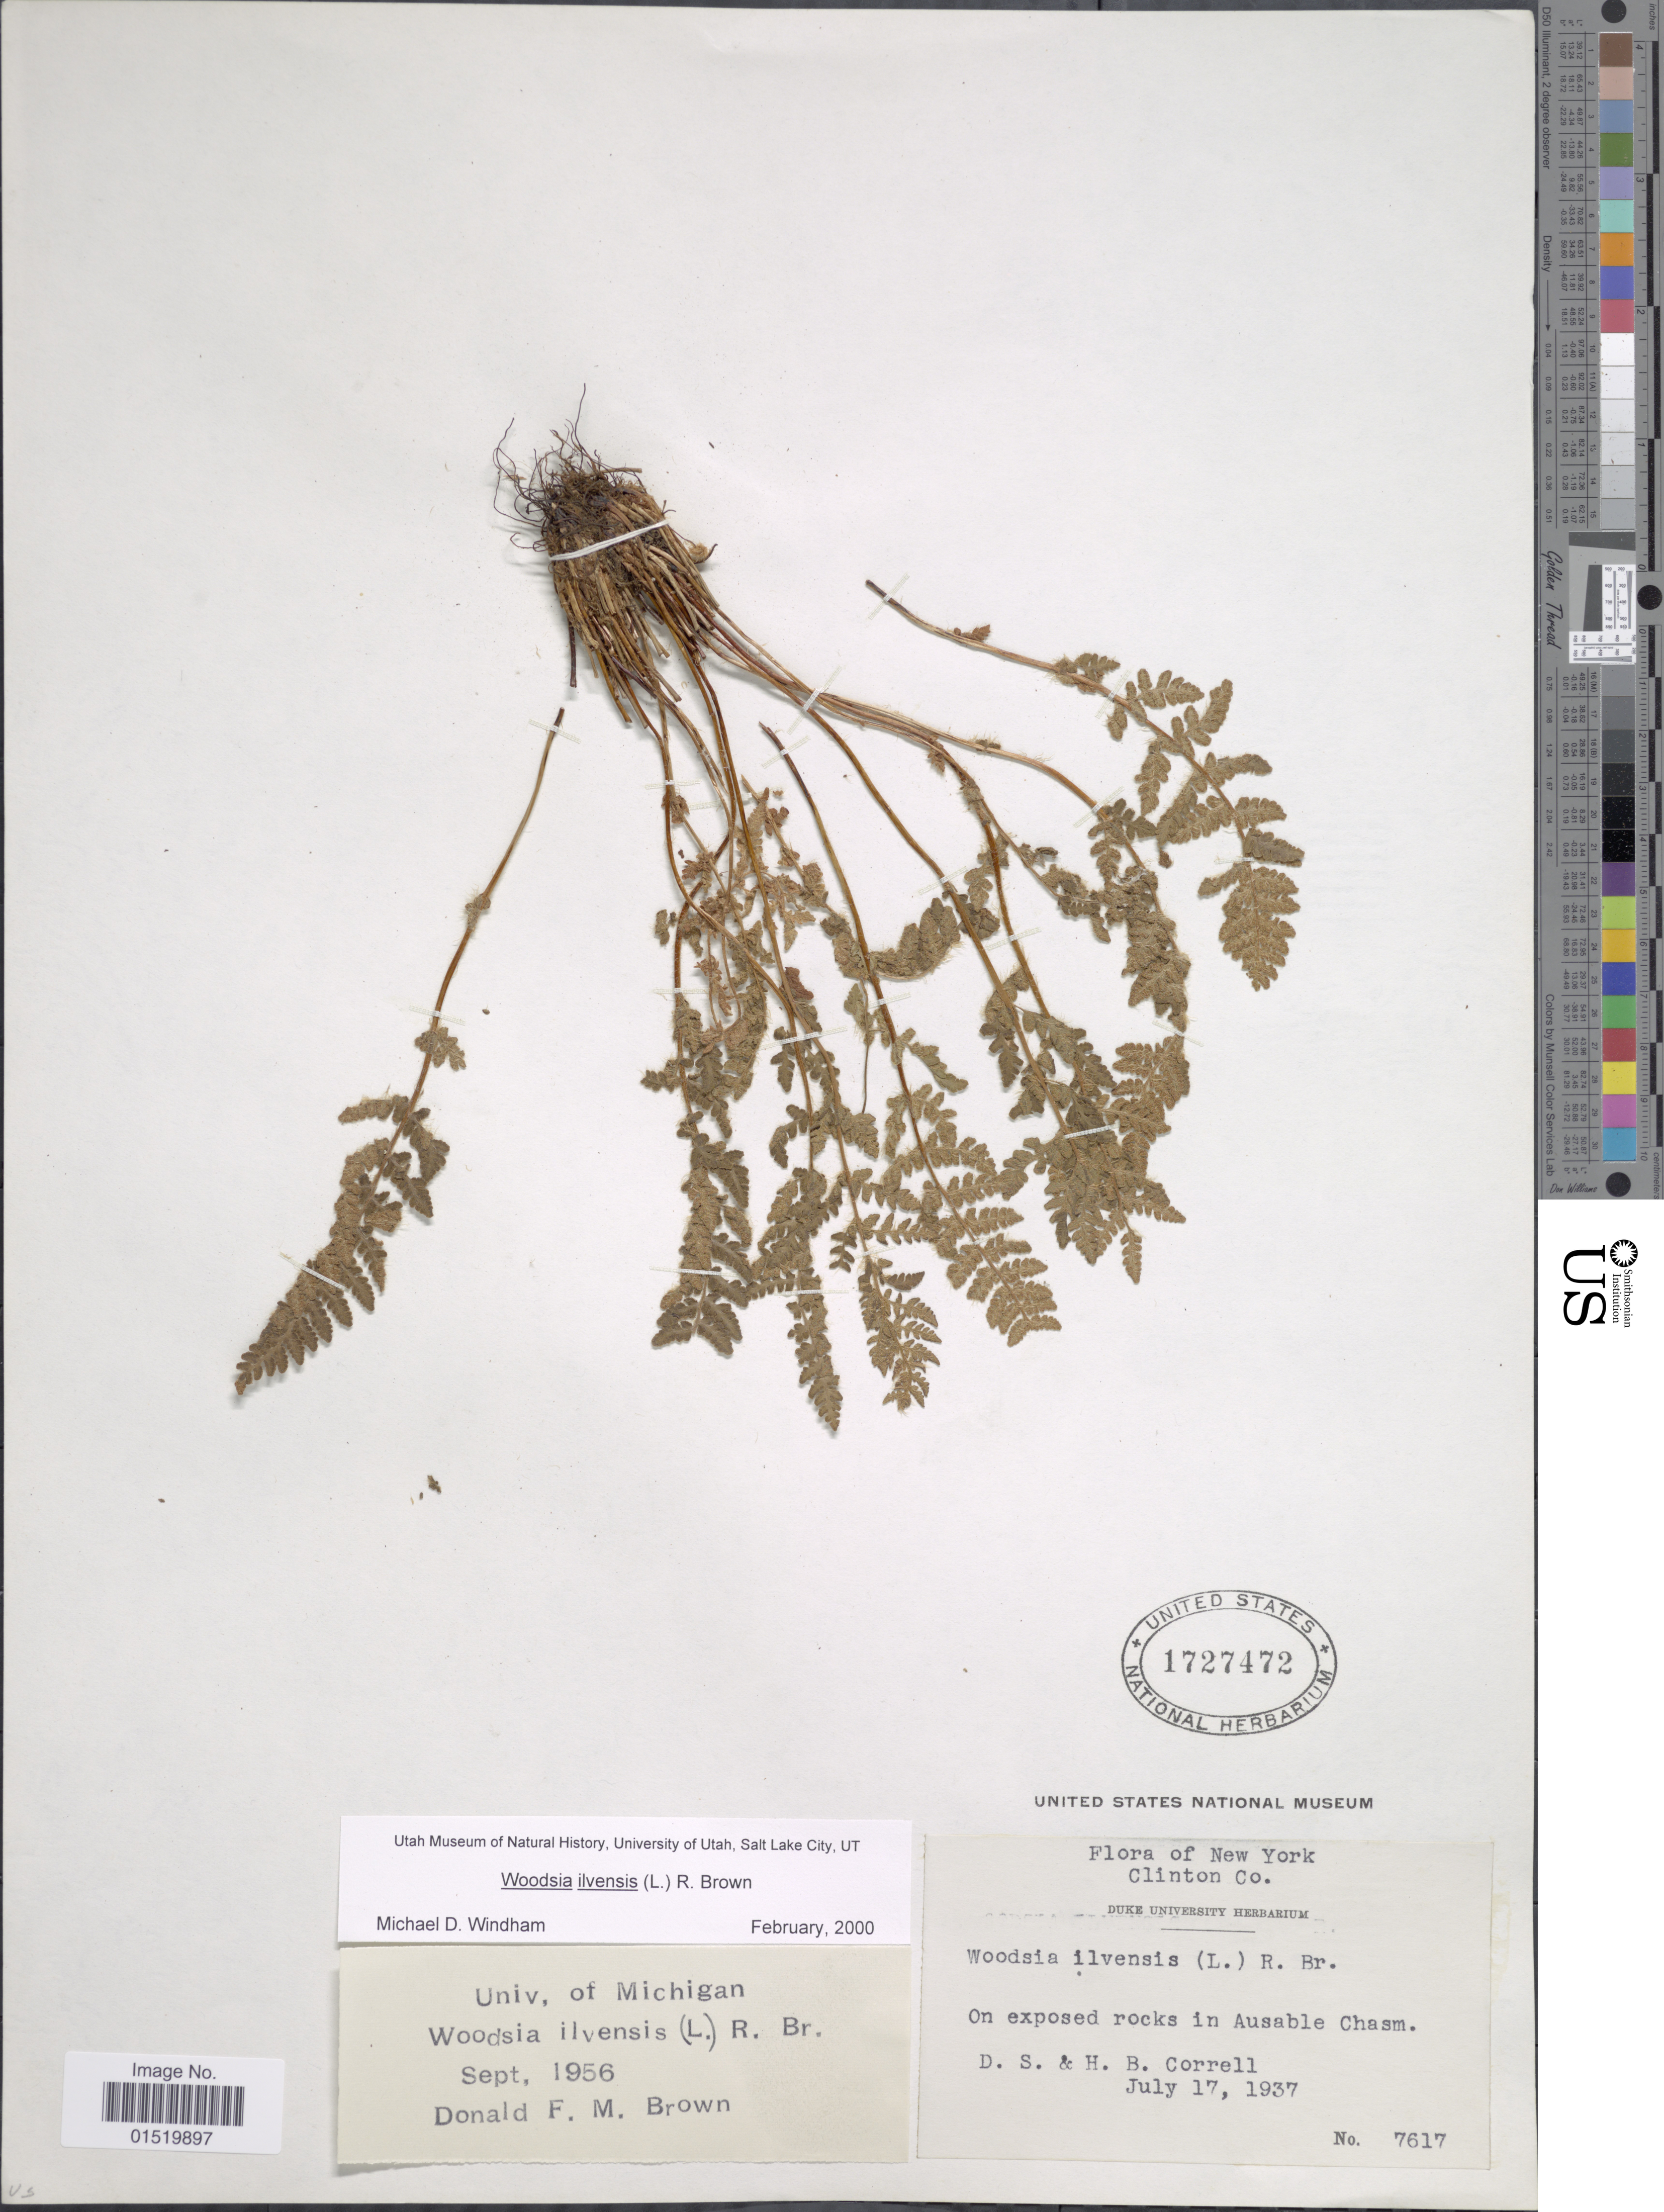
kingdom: Plantae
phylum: Tracheophyta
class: Polypodiopsida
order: Polypodiales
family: Woodsiaceae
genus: Woodsia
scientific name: Woodsia ilvensis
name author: (L.) R. Br.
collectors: D. S. Correll & H. Correll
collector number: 7617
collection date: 1937-07-17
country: United States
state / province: New York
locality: Clinton Co, On exposed rocks in Ausable Chasm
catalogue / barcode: US 1727472